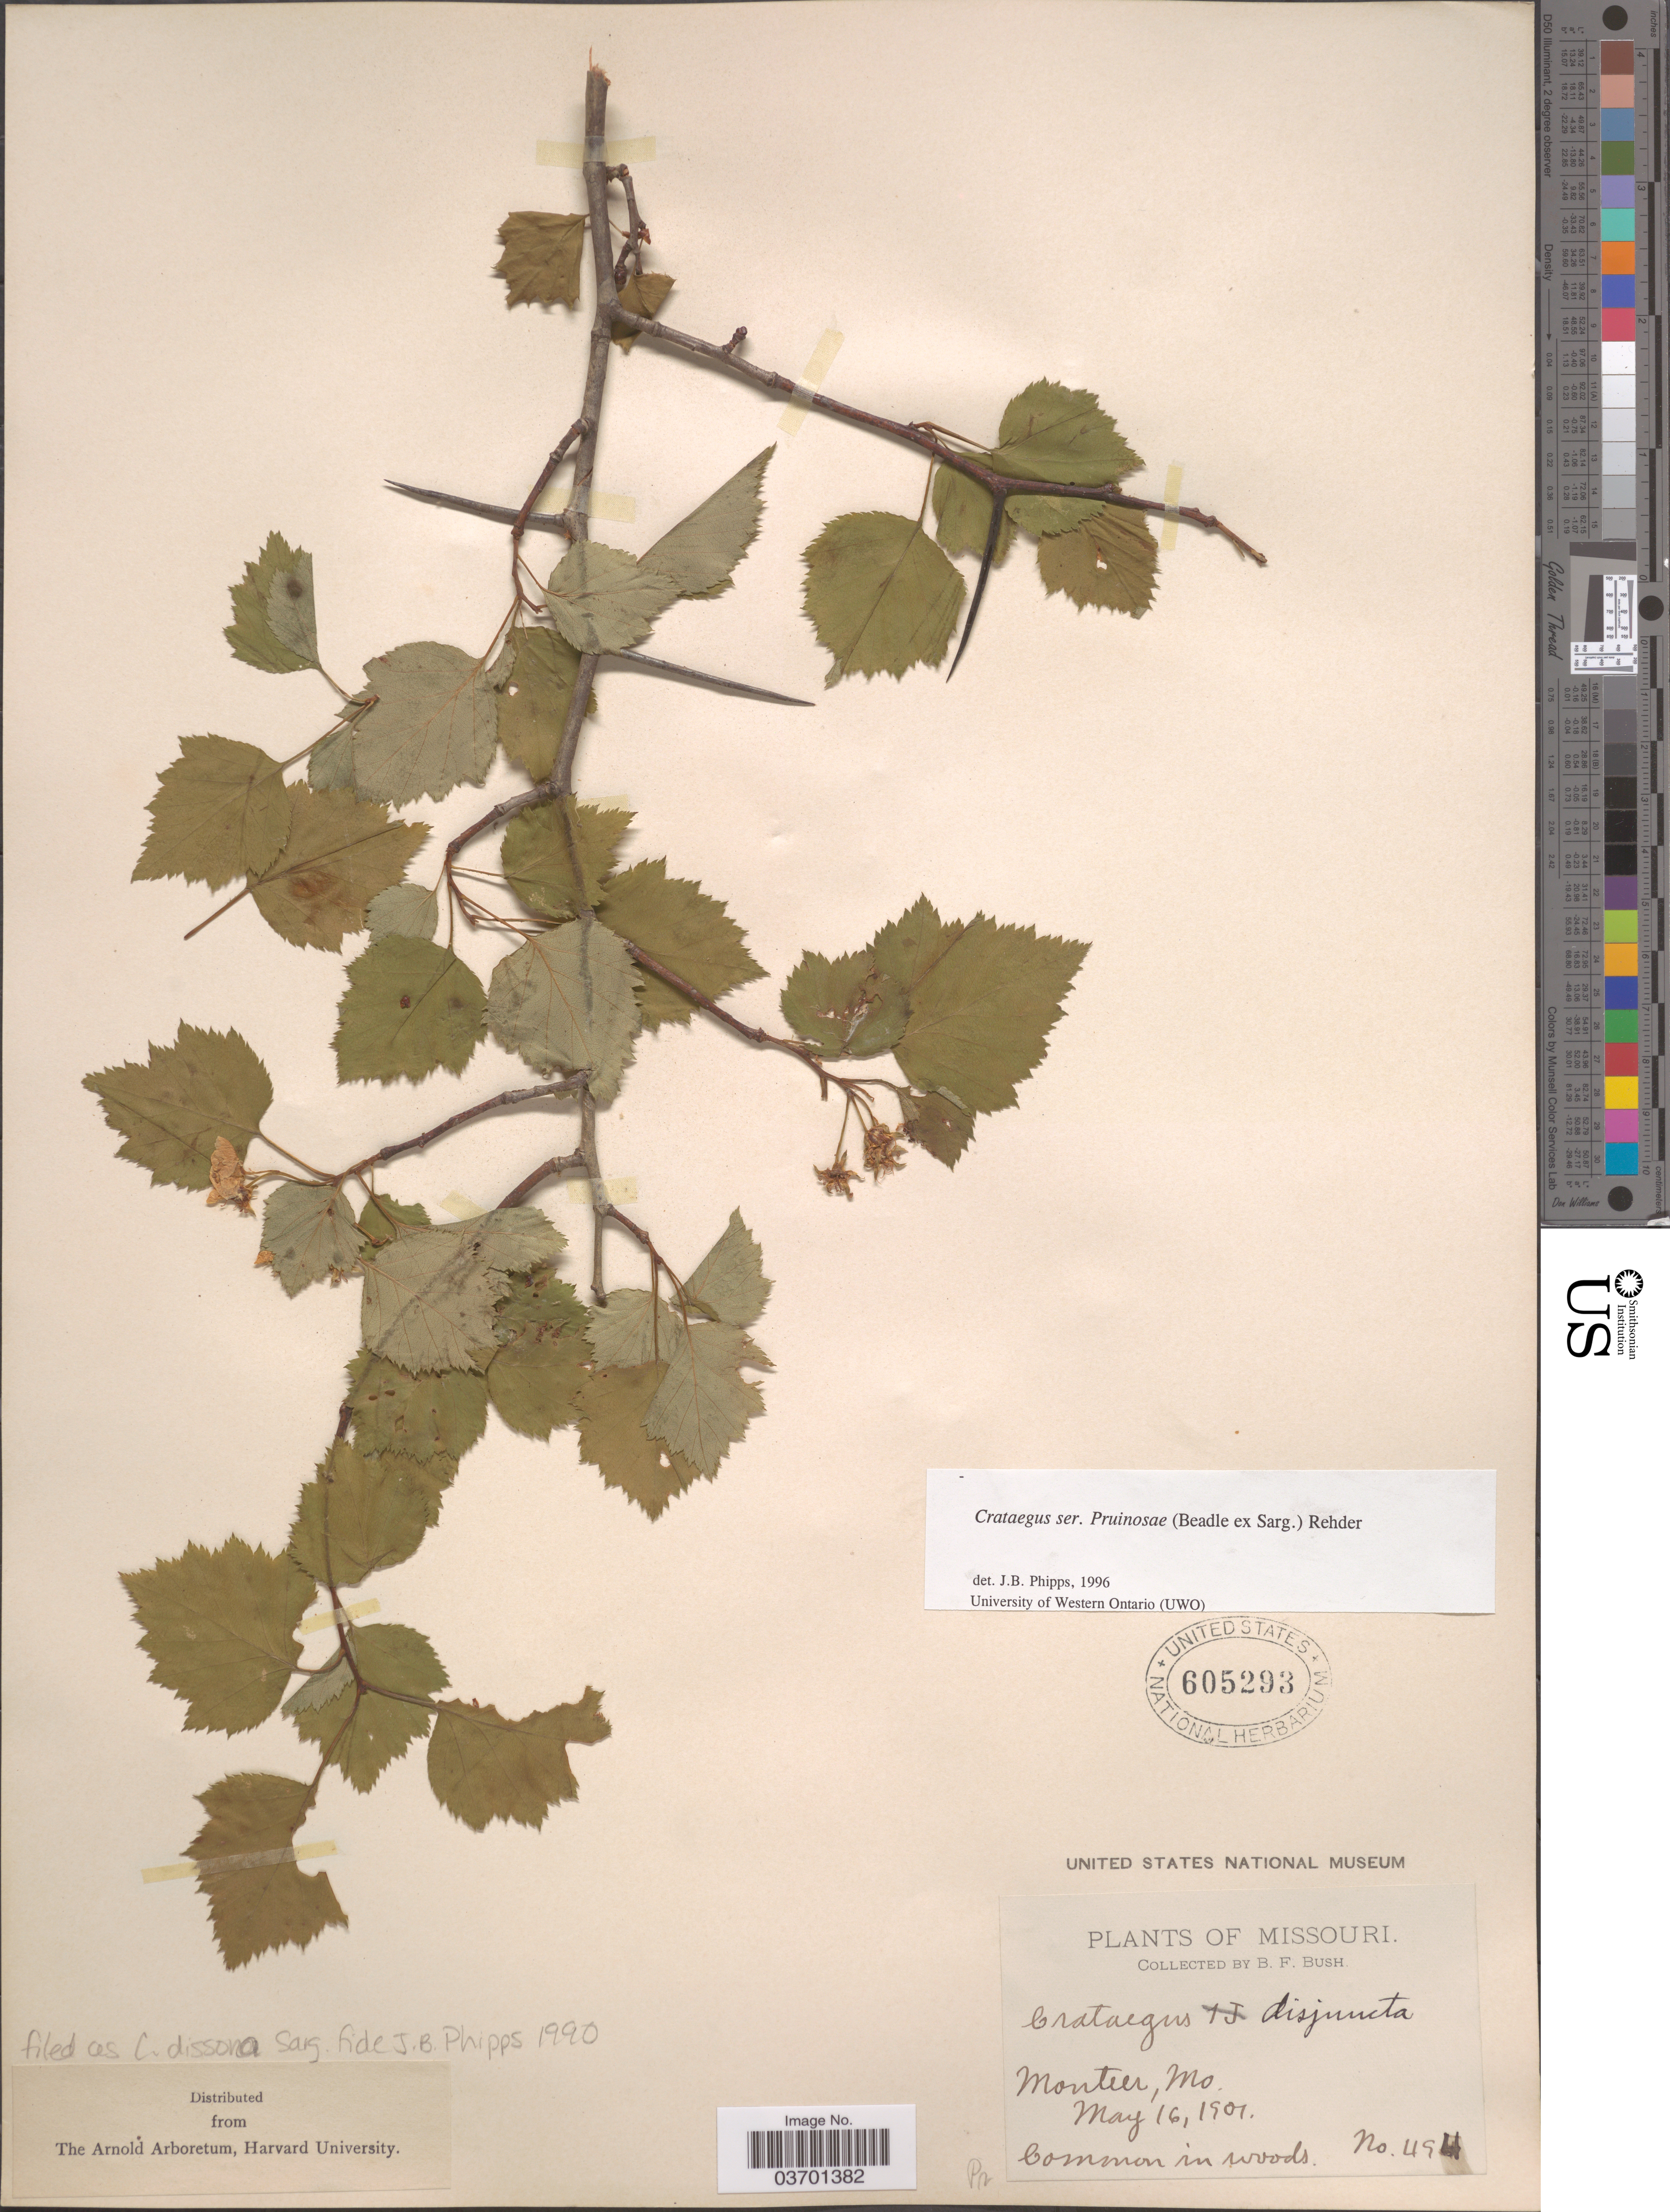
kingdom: Plantae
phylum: Tracheophyta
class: Magnoliopsida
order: Rosales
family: Rosaceae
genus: Crataegus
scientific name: Crataegus pruinosa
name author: (H.L. Wendl.) K. Koch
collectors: B. F. Bush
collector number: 494*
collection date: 1901-05-16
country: United States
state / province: Missouri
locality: Monteer.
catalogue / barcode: US 605293